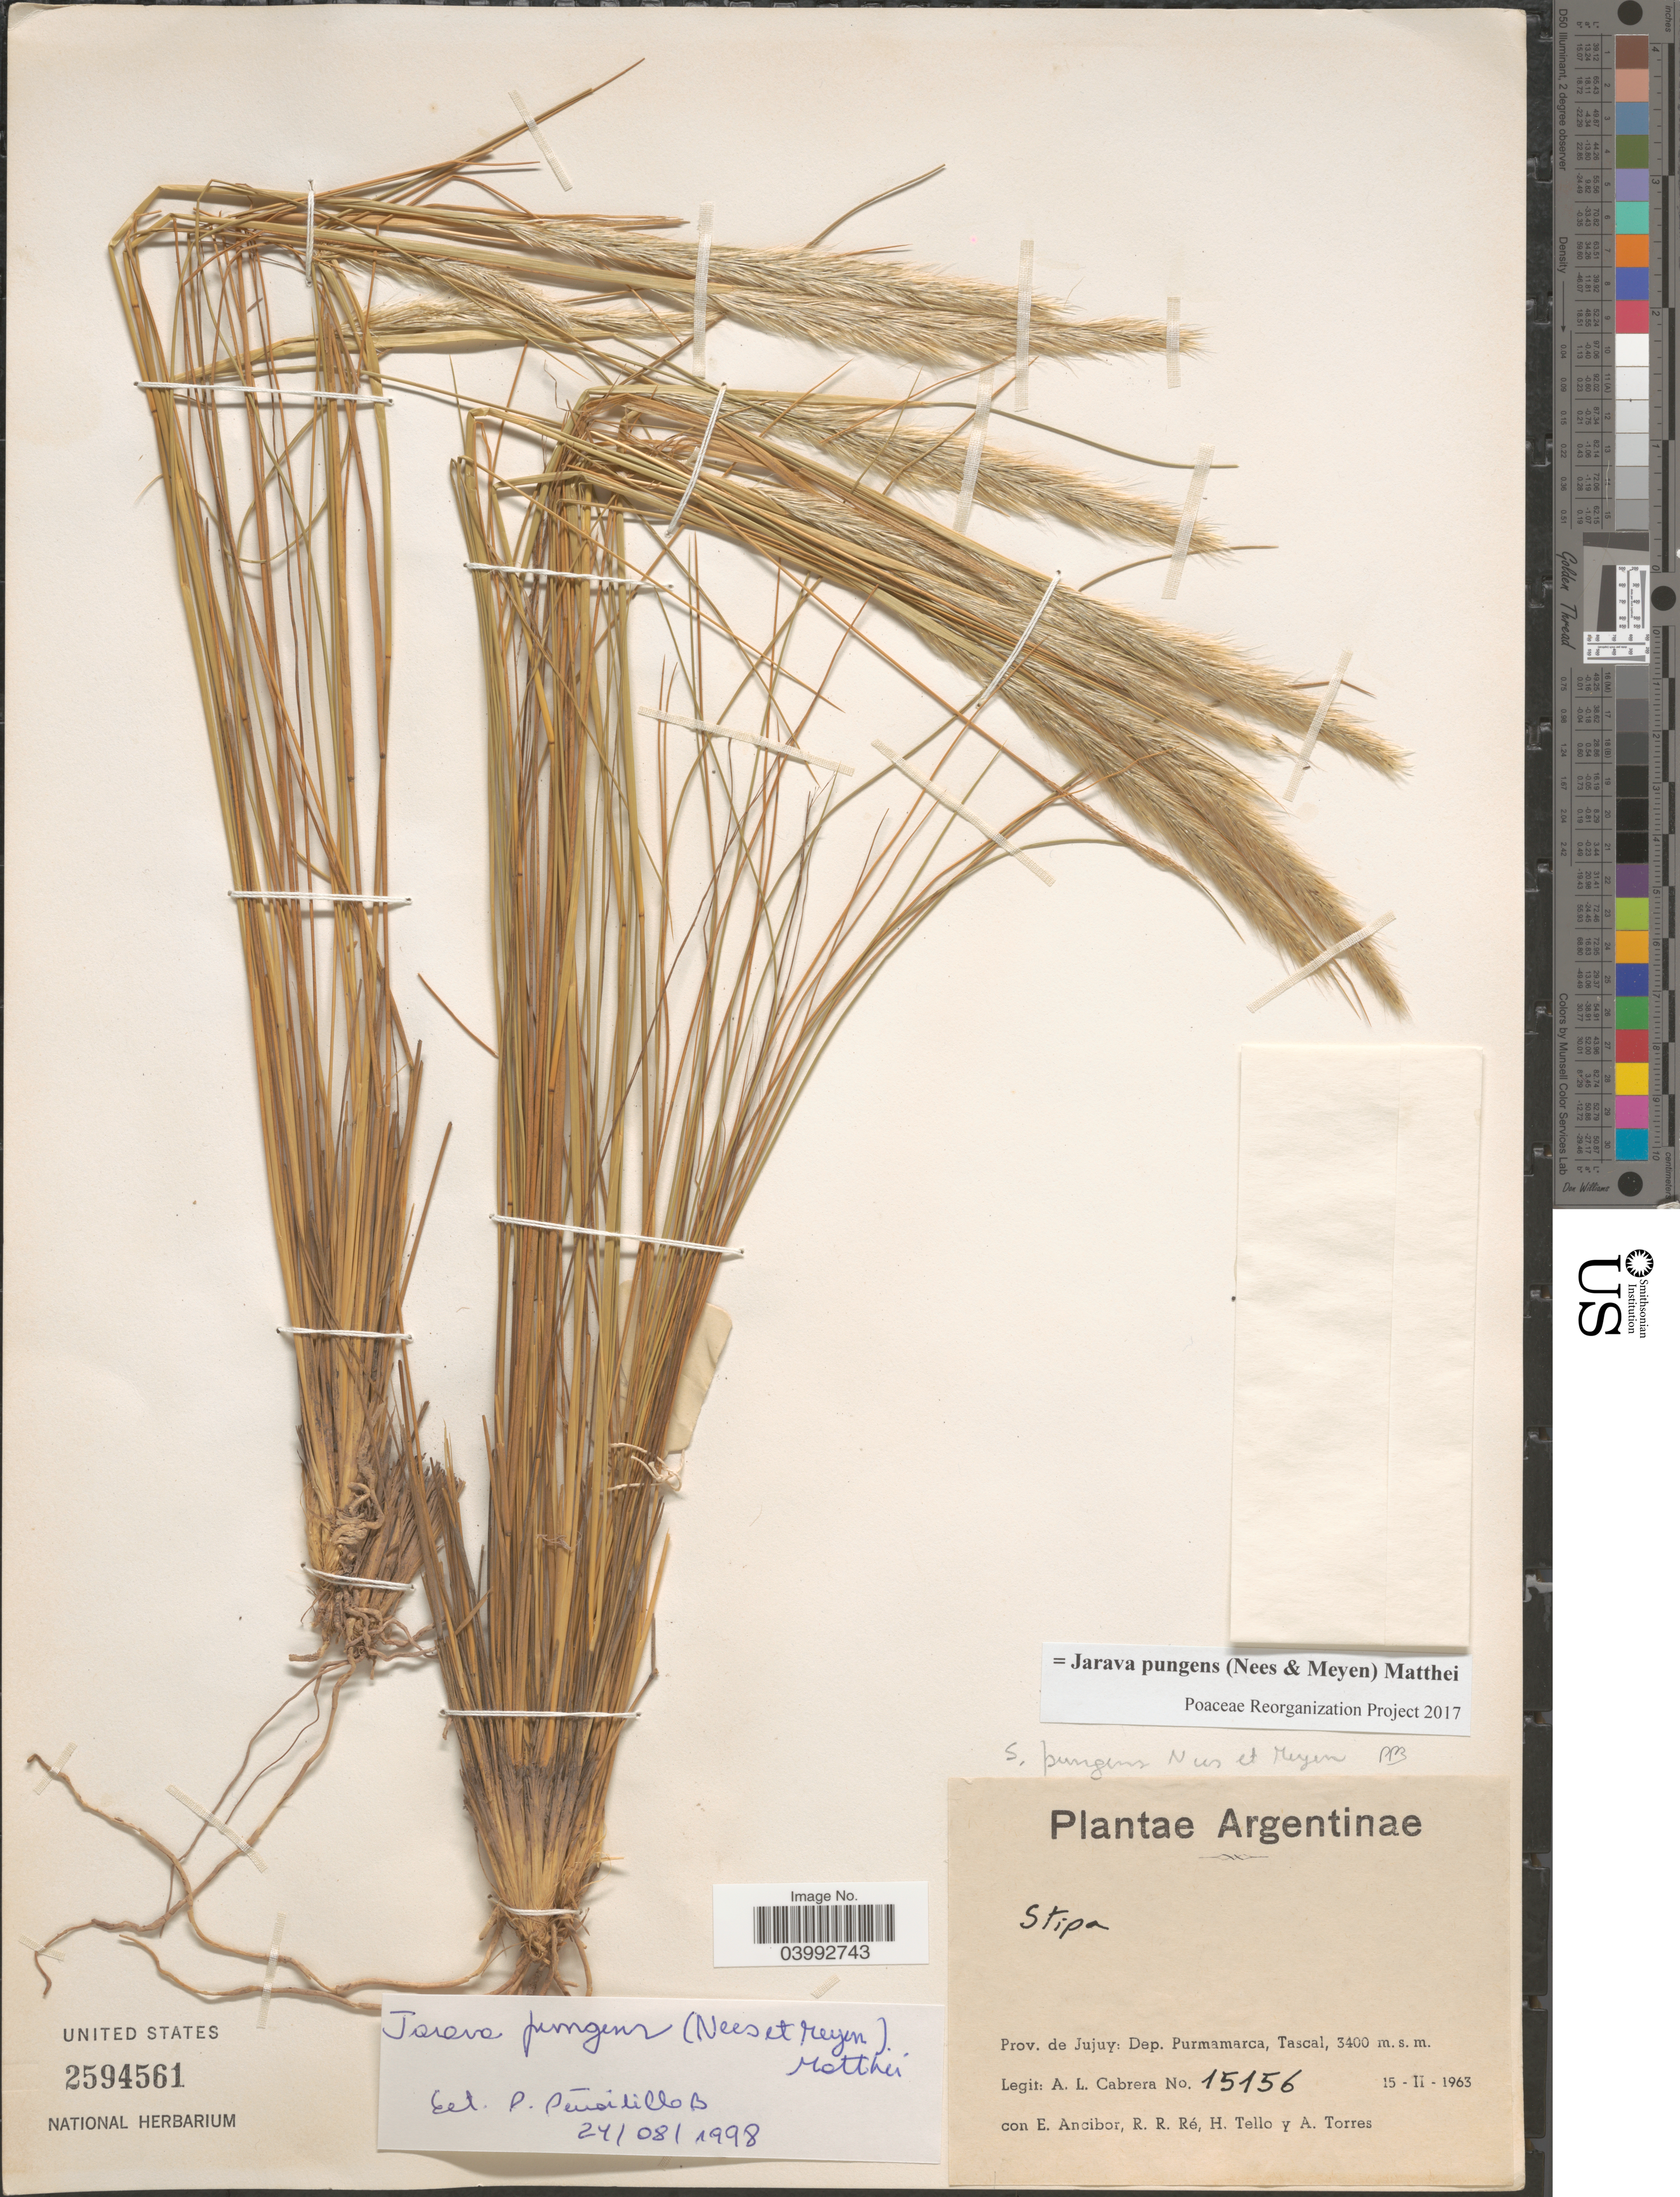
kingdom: Plantae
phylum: Tracheophyta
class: Liliopsida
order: Poales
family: Poaceae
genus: Jarava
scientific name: Jarava pungens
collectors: A. L. Cabrera, E. Ancibor, R. Re, H. Tello & A. Torres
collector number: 15156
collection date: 1963-02-15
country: Argentina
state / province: Jujuy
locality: Dep. Purmamarca, Tascal.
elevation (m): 3400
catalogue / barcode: US 2594561